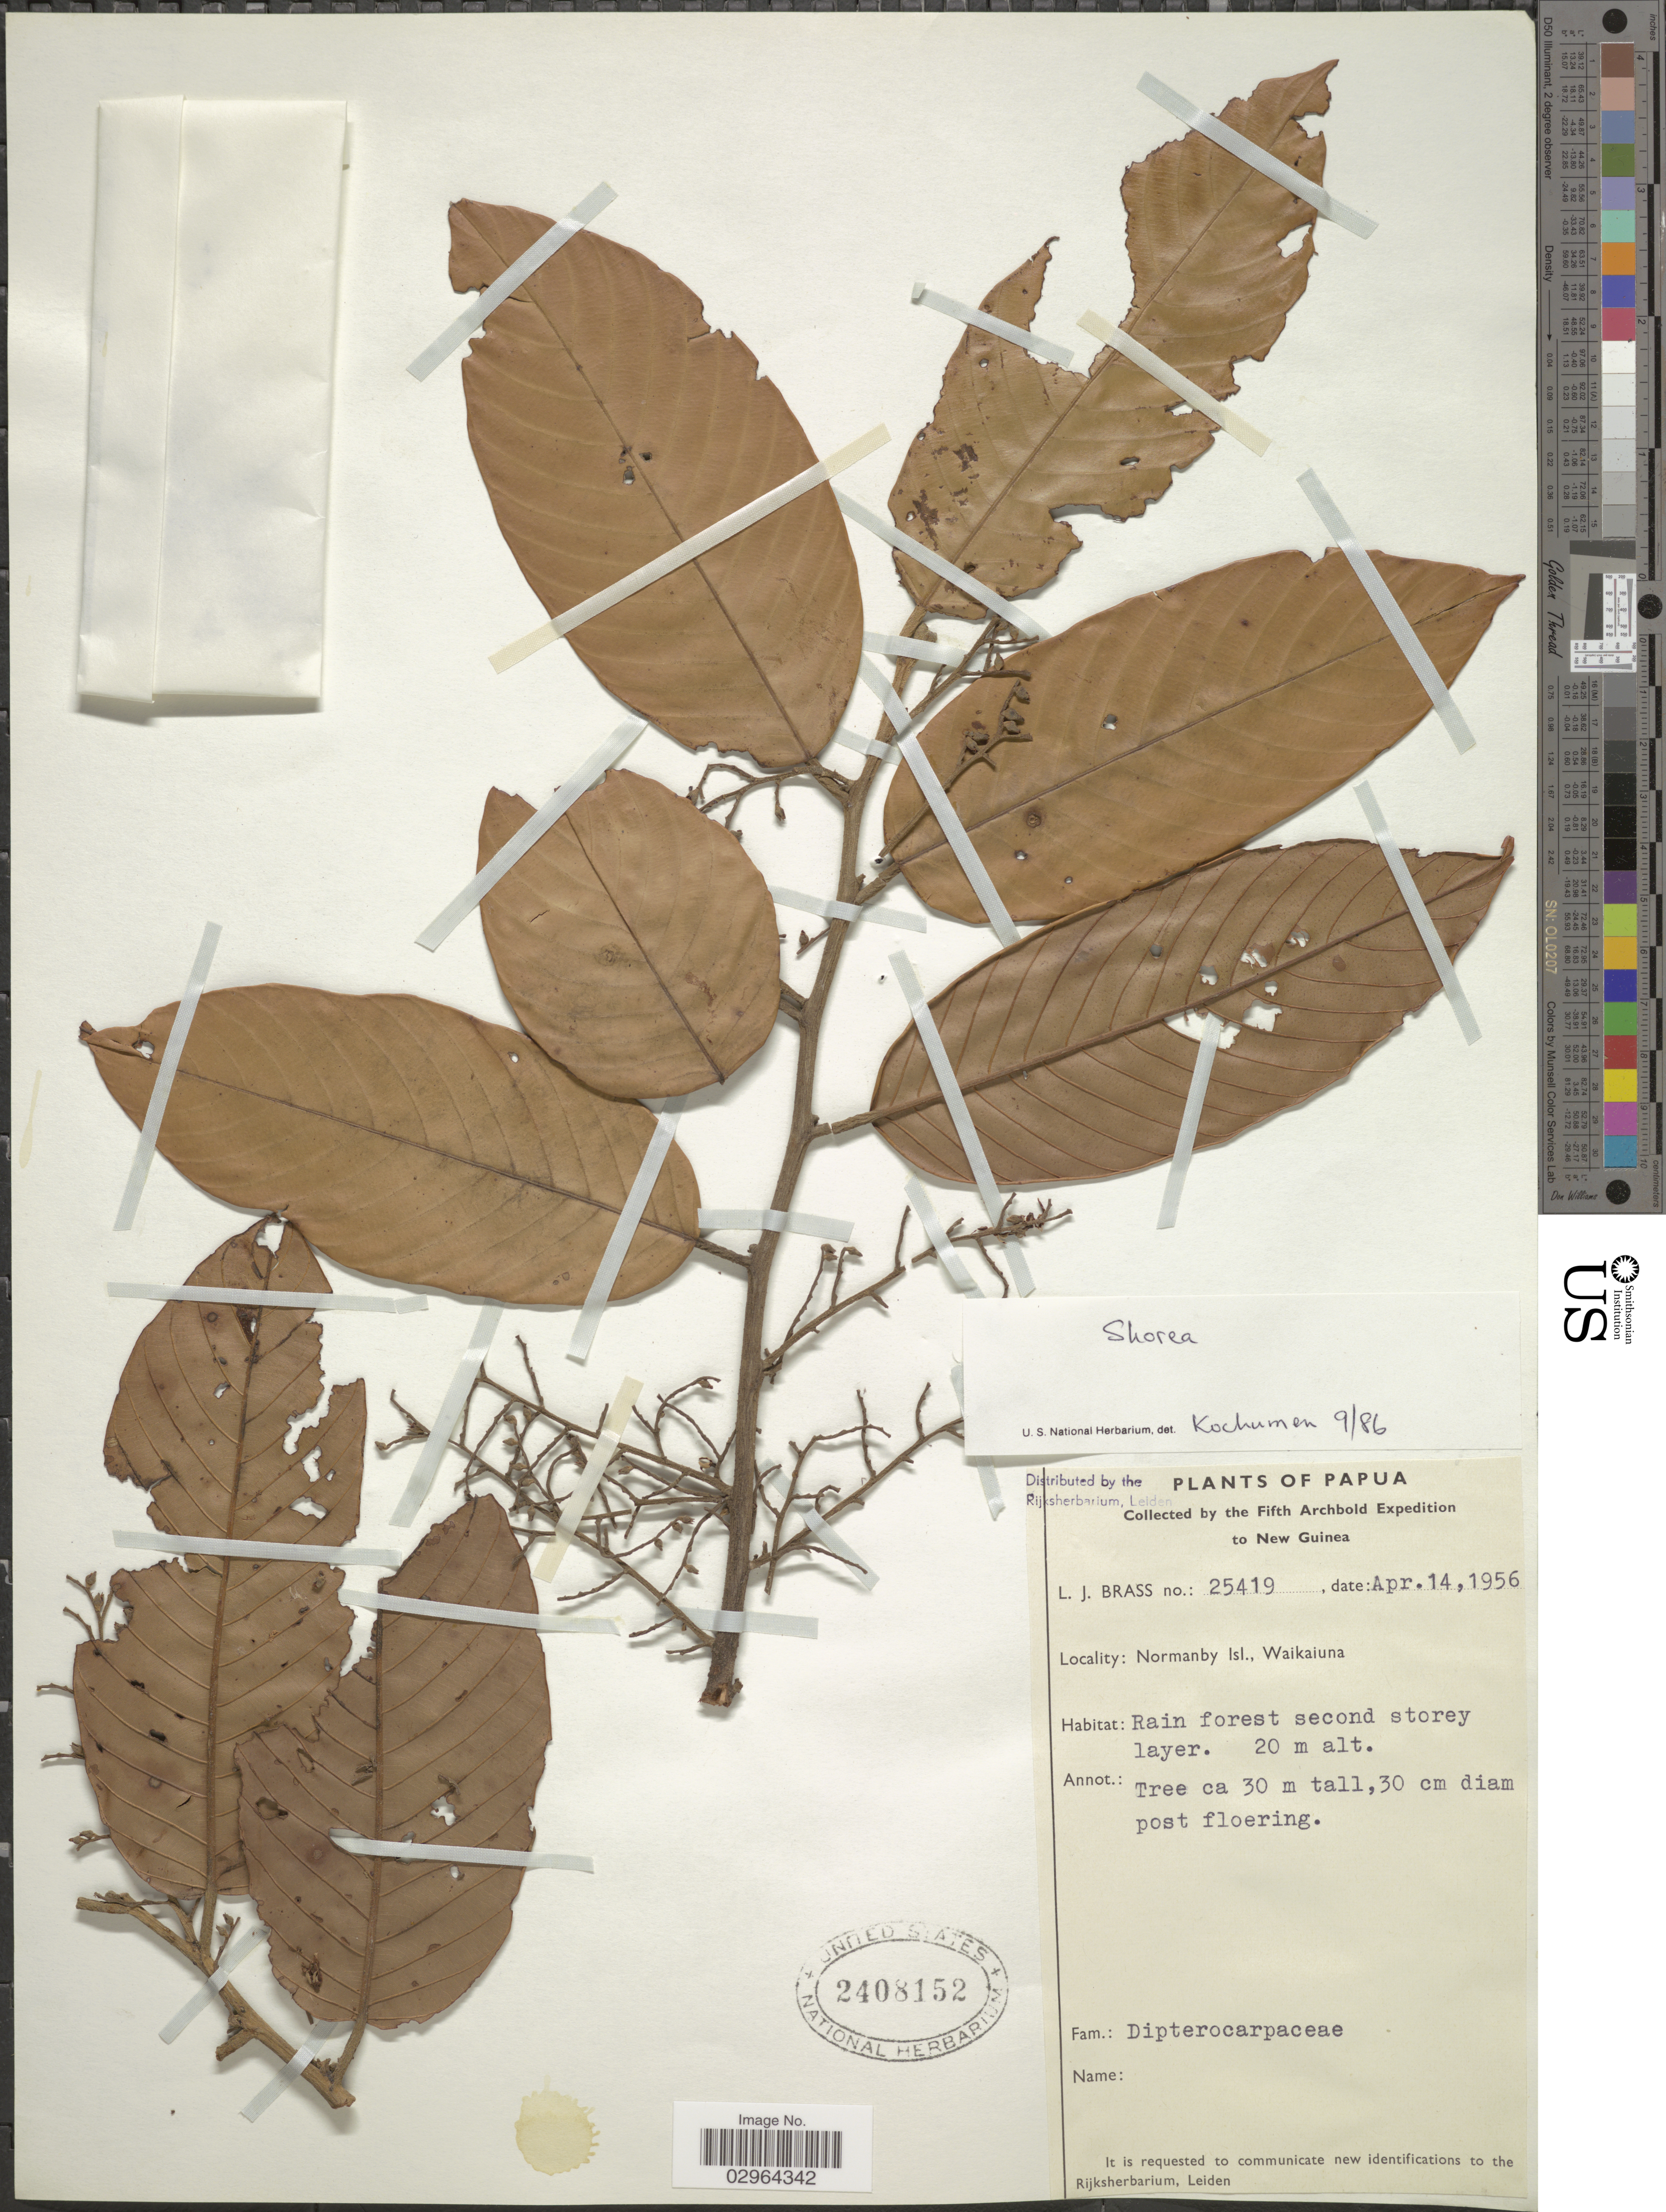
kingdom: Plantae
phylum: Tracheophyta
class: Magnoliopsida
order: Malvales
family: Dipterocarpaceae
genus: Hopea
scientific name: Hopea ultima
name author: P.S. Ashton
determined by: Ashton, P. S.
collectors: L. J. Brass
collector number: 25419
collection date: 1956-04-14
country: Papua New Guinea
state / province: Milne Bay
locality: New Guinea. Normanby Isl., Waikaiuna.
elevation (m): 20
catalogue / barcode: US 2408152